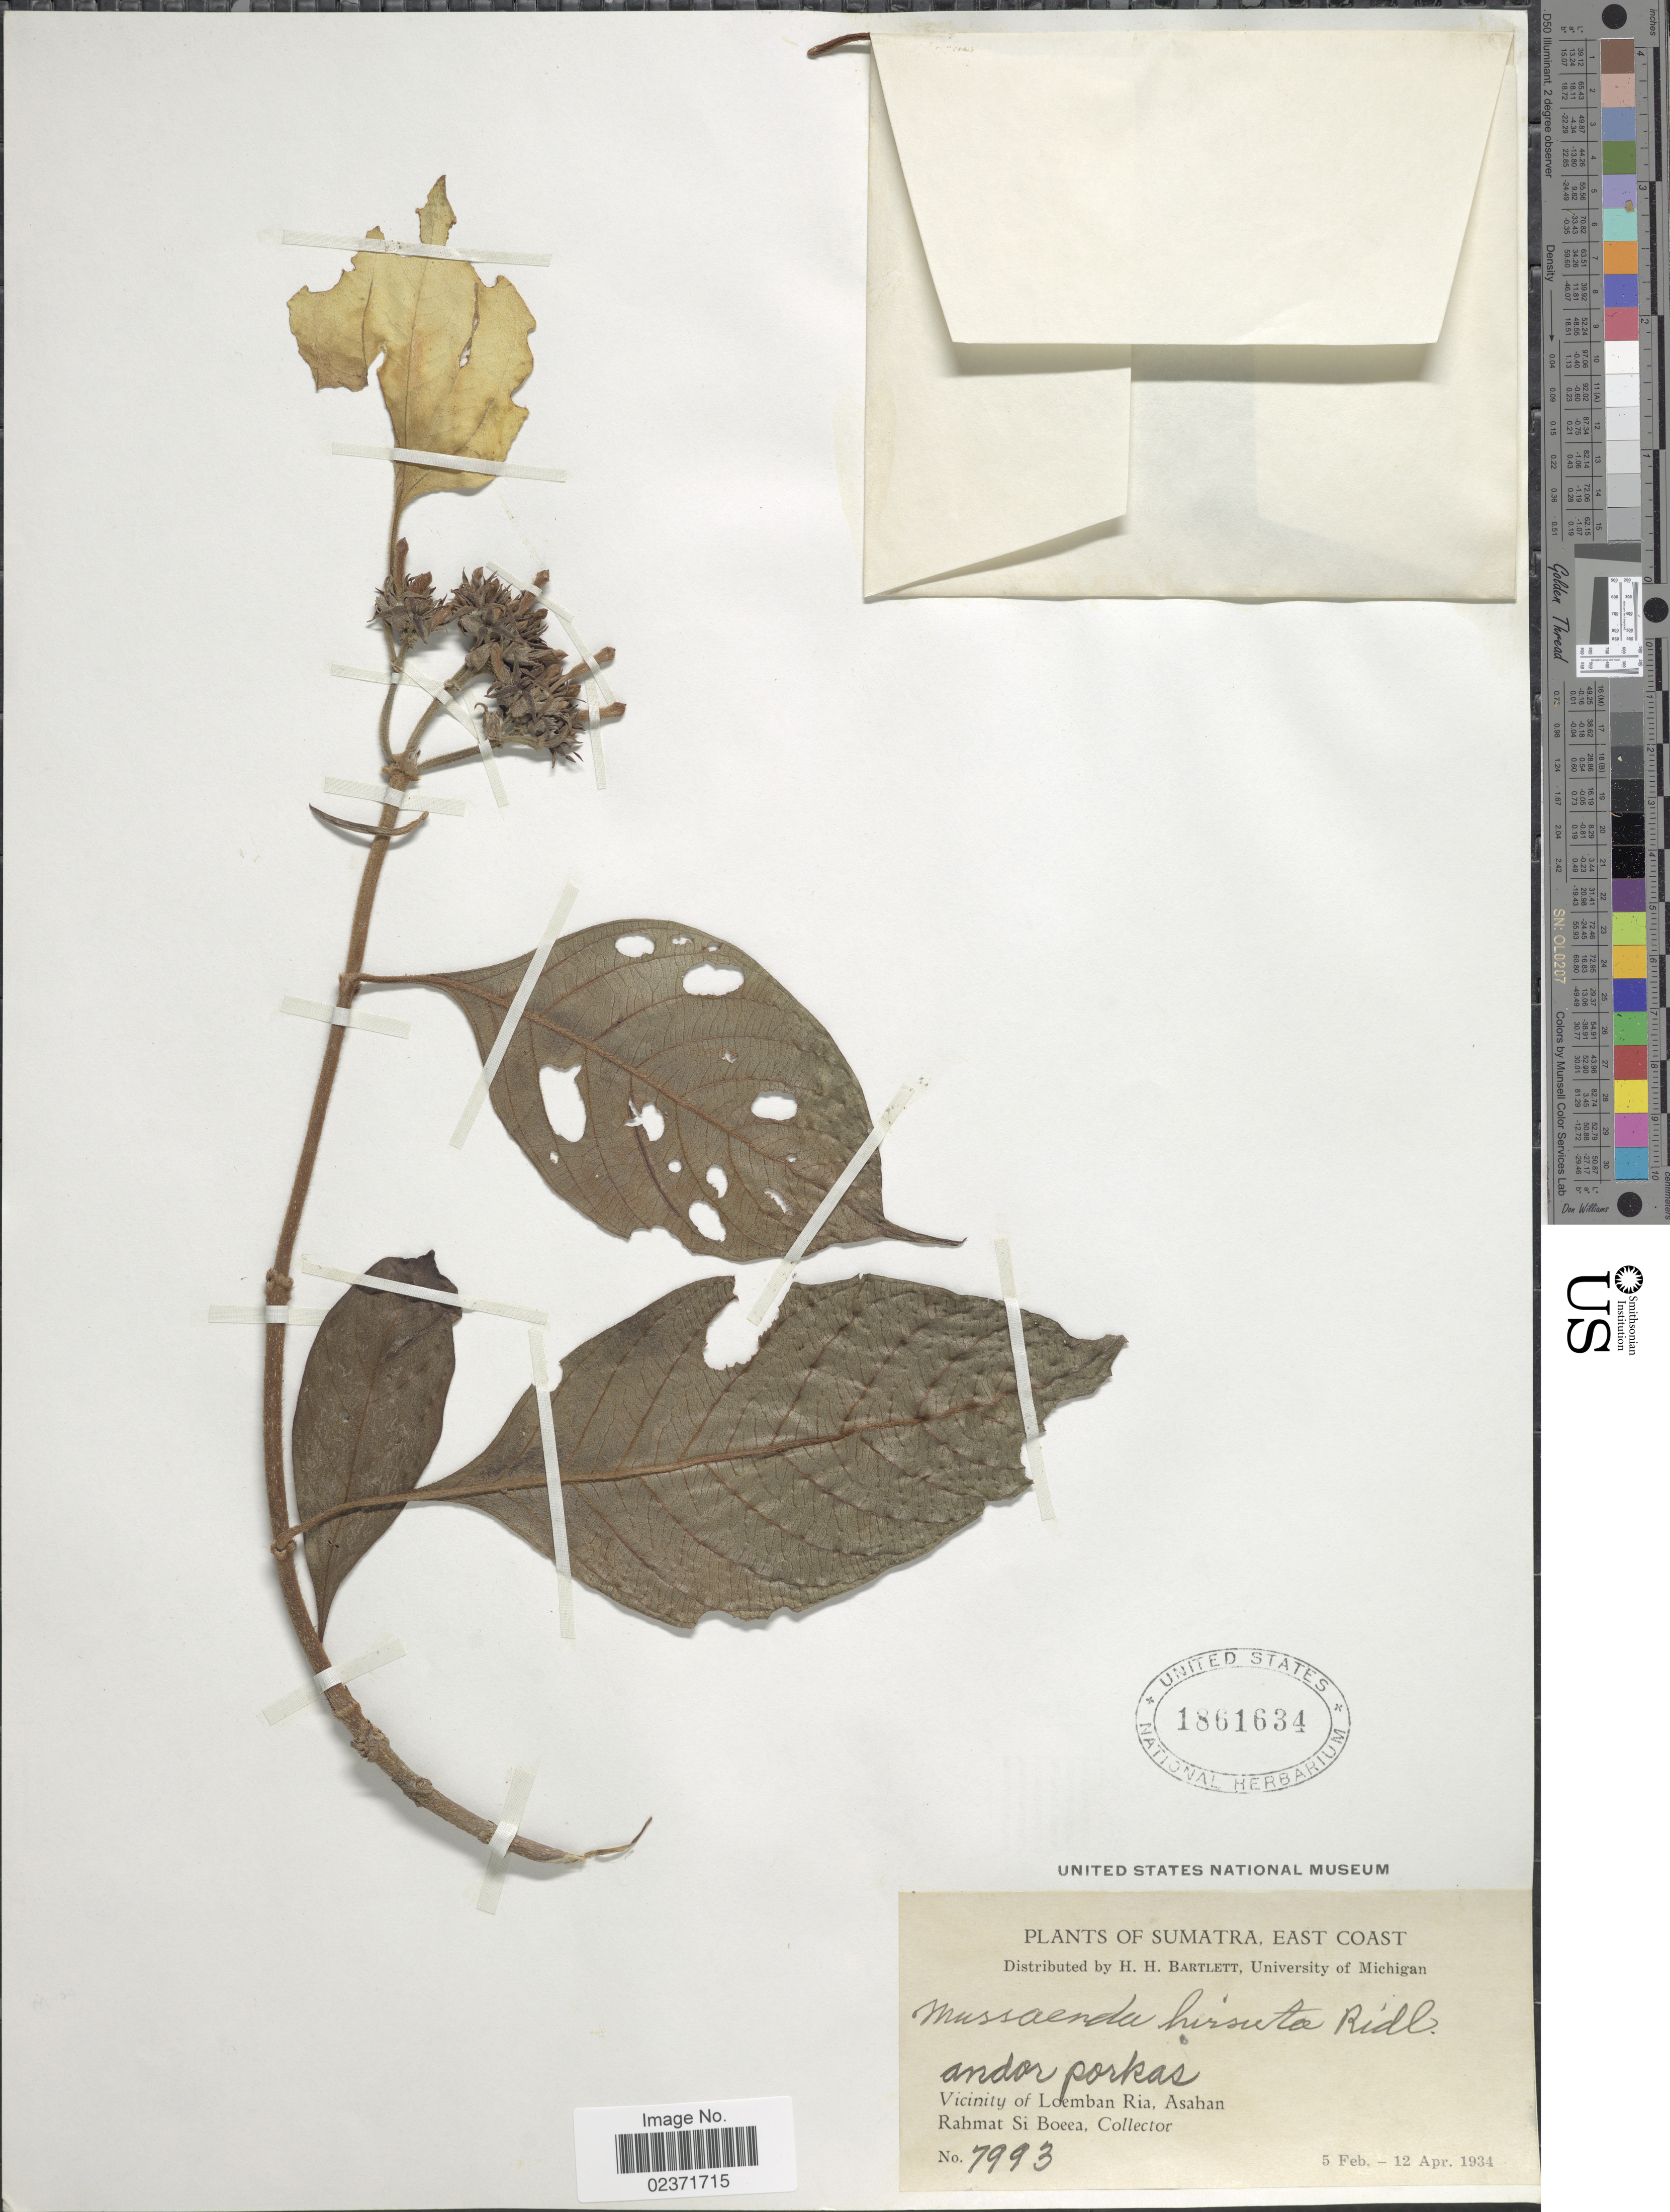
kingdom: Plantae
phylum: Tracheophyta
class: Magnoliopsida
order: Gentianales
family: Rubiaceae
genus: Mussaenda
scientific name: Mussaenda hirsuta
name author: Ridl.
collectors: Rahmat Si Boeea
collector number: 7993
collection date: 1934-02-05/1934-04-12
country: Indonesia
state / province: Sumatra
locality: East Coast. Andor porkas. Vicinity of Loemban Ria, Asahan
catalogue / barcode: US 1861634